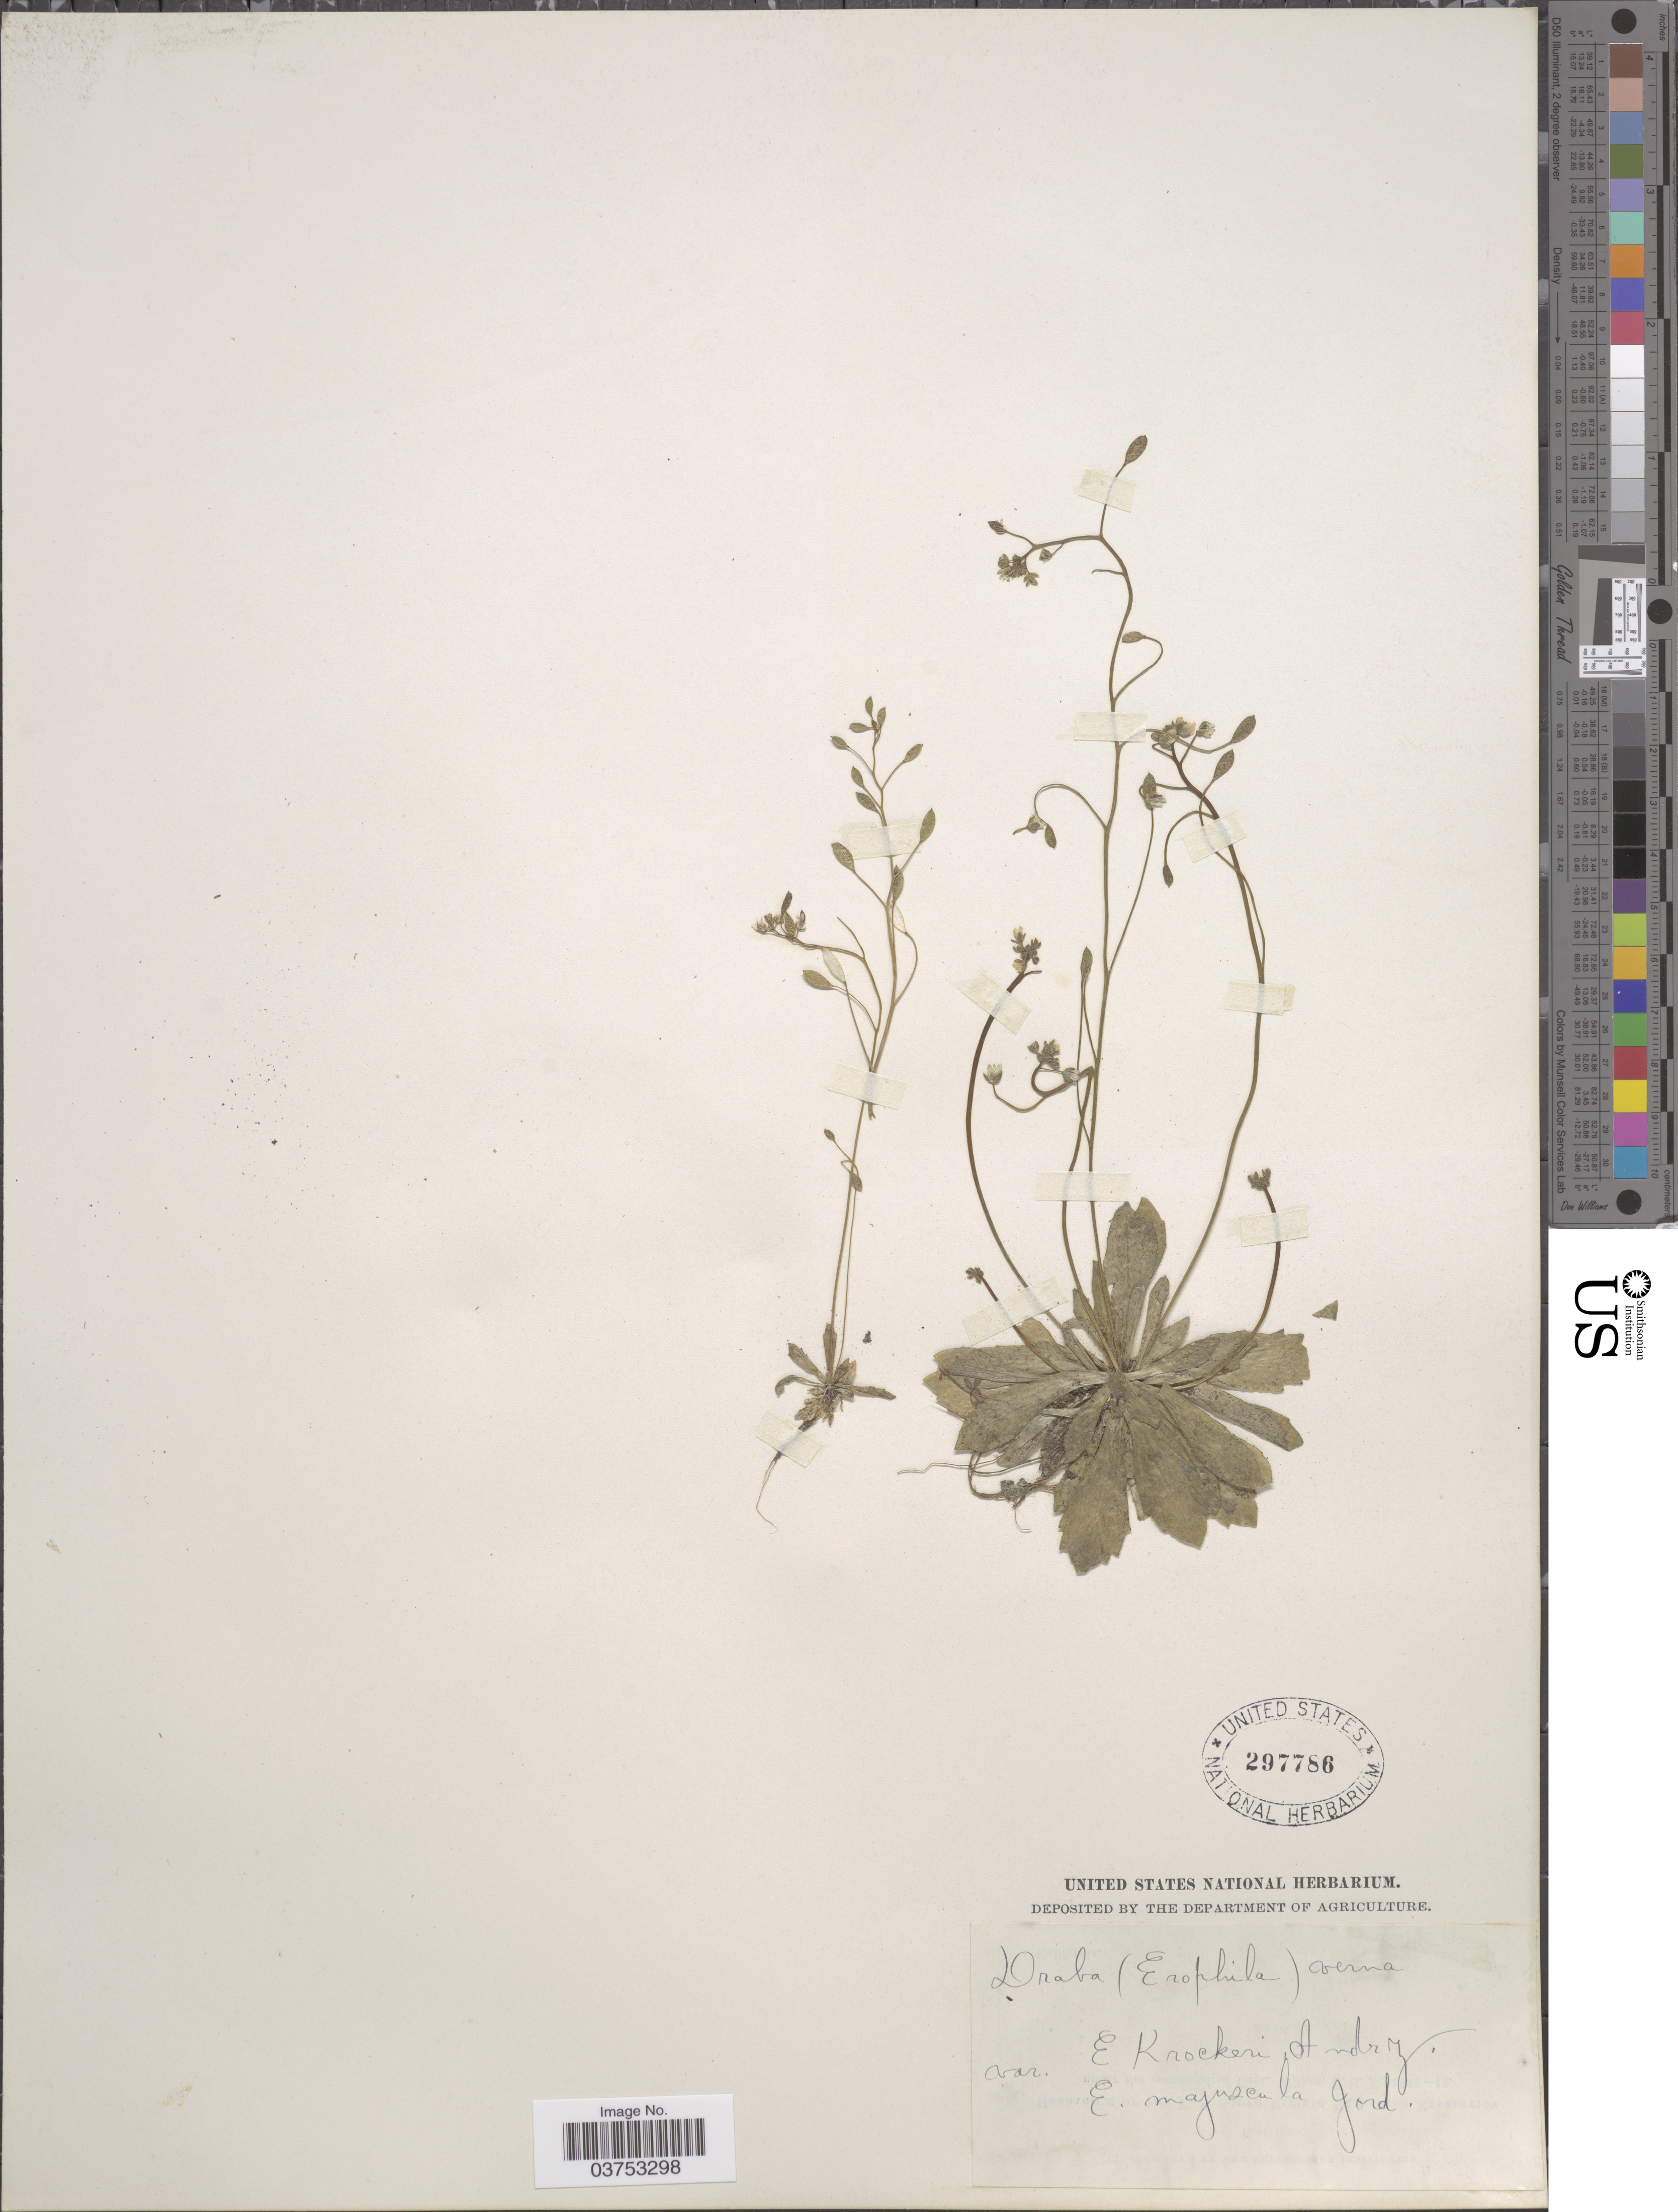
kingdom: Plantae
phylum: Tracheophyta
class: Magnoliopsida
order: Brassicales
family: Brassicaceae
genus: Draba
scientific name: Draba verna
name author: L.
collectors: ex herb. United States National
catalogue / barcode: US 297786